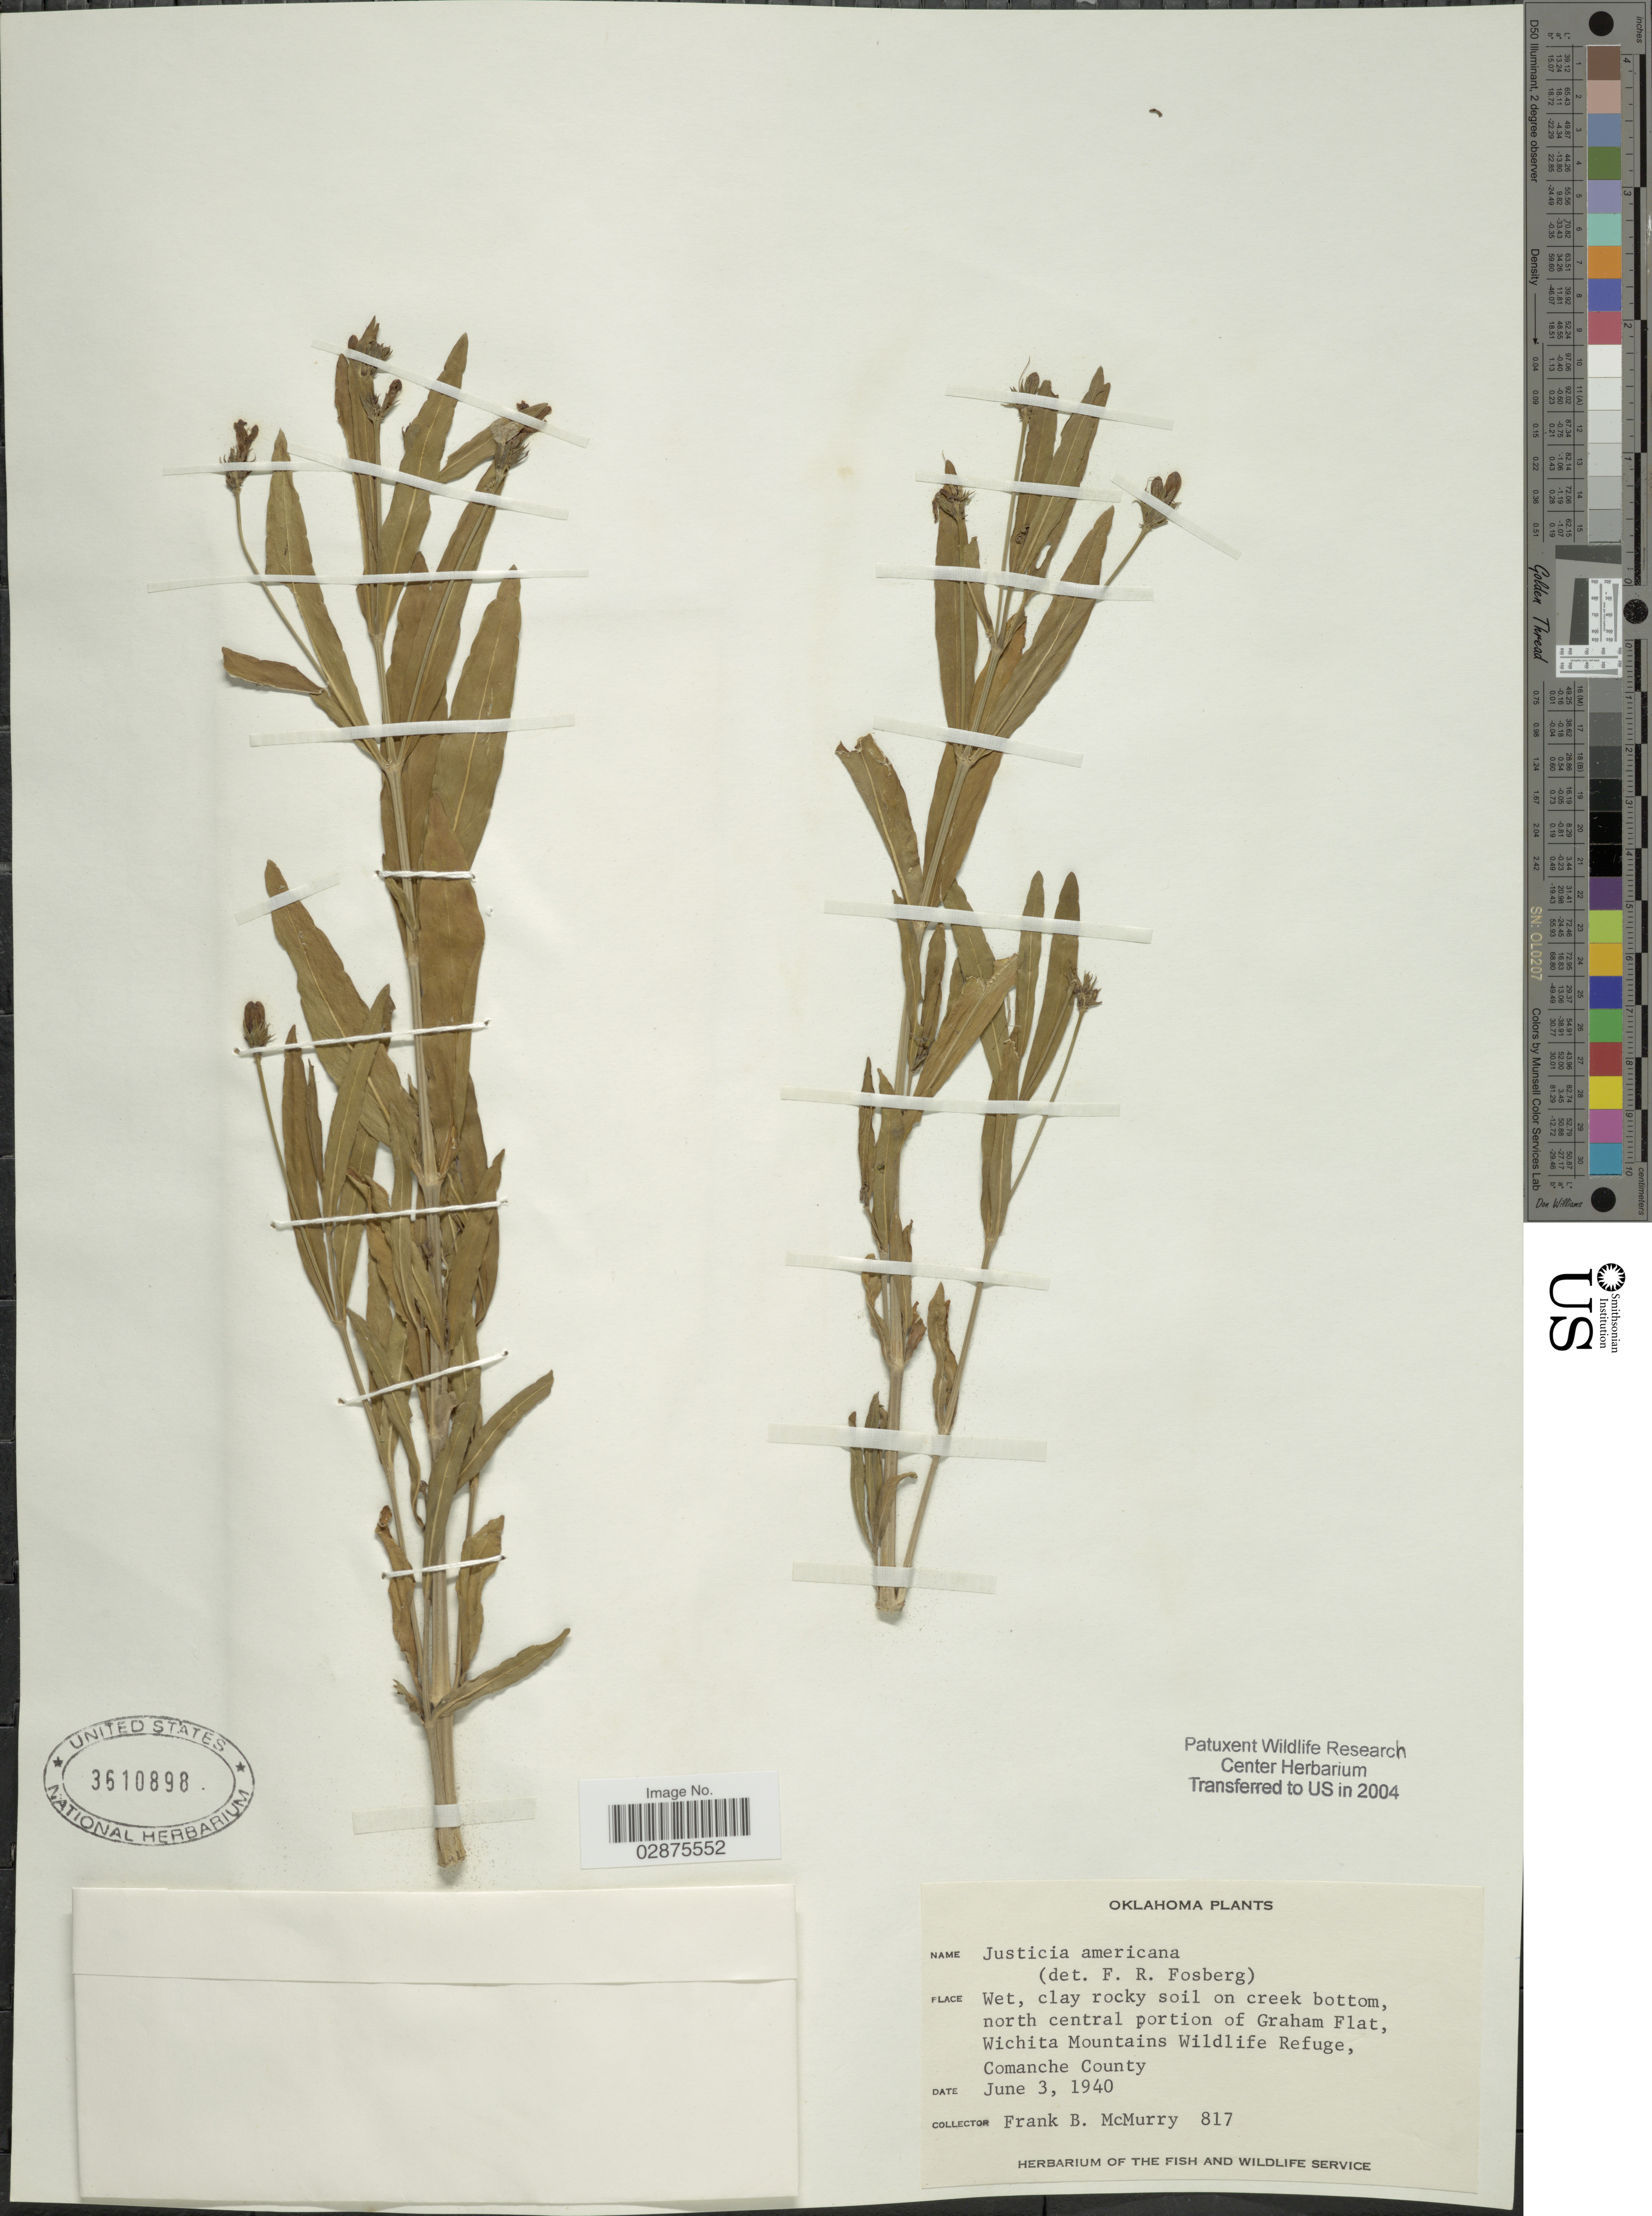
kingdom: Plantae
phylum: Tracheophyta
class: Magnoliopsida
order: Lamiales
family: Acanthaceae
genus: Justicia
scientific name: Justicia americana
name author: (L.) Vahl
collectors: F. B. McMurry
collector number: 817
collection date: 1940-06-03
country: United States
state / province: Oklahoma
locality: North central portion of Graham Flat, Wichita Mountains Wildlife Refuge, Comanche County.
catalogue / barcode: US 3510898